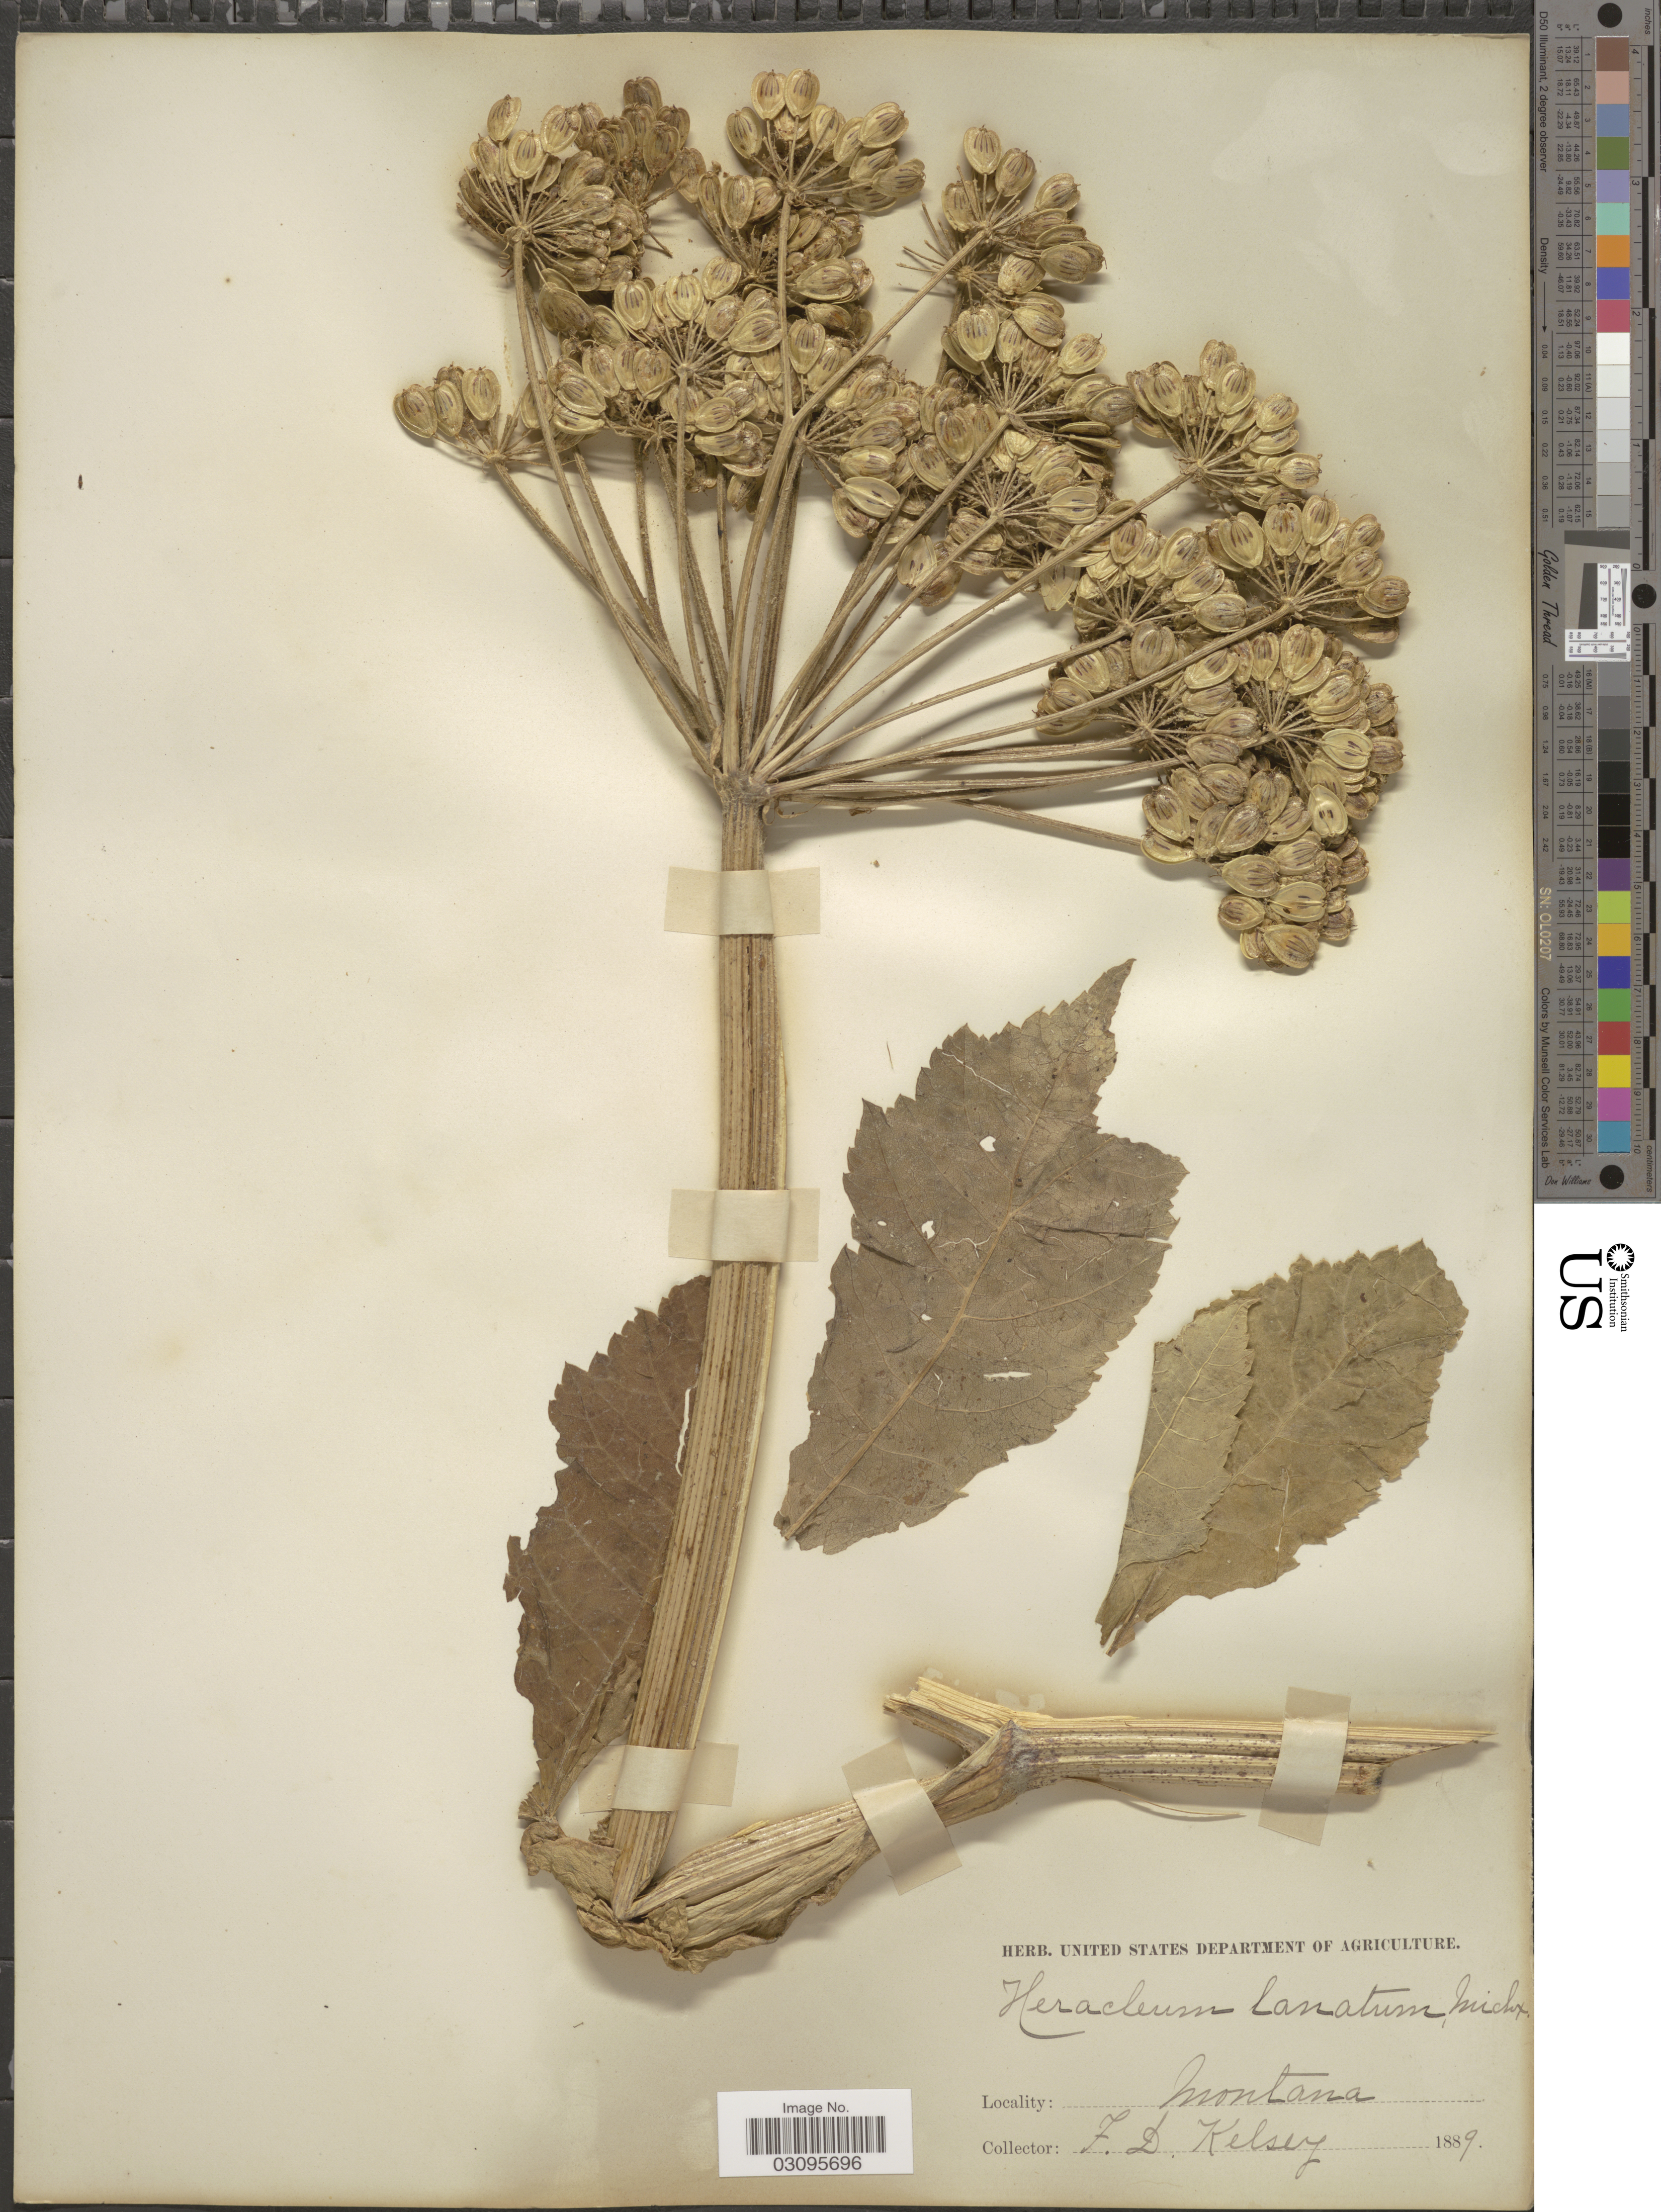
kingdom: Plantae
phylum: Tracheophyta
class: Magnoliopsida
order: Apiales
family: Apiaceae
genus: Heracleum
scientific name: Heracleum lanatum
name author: Michx.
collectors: F. Kelsey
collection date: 1889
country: United States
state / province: Montana